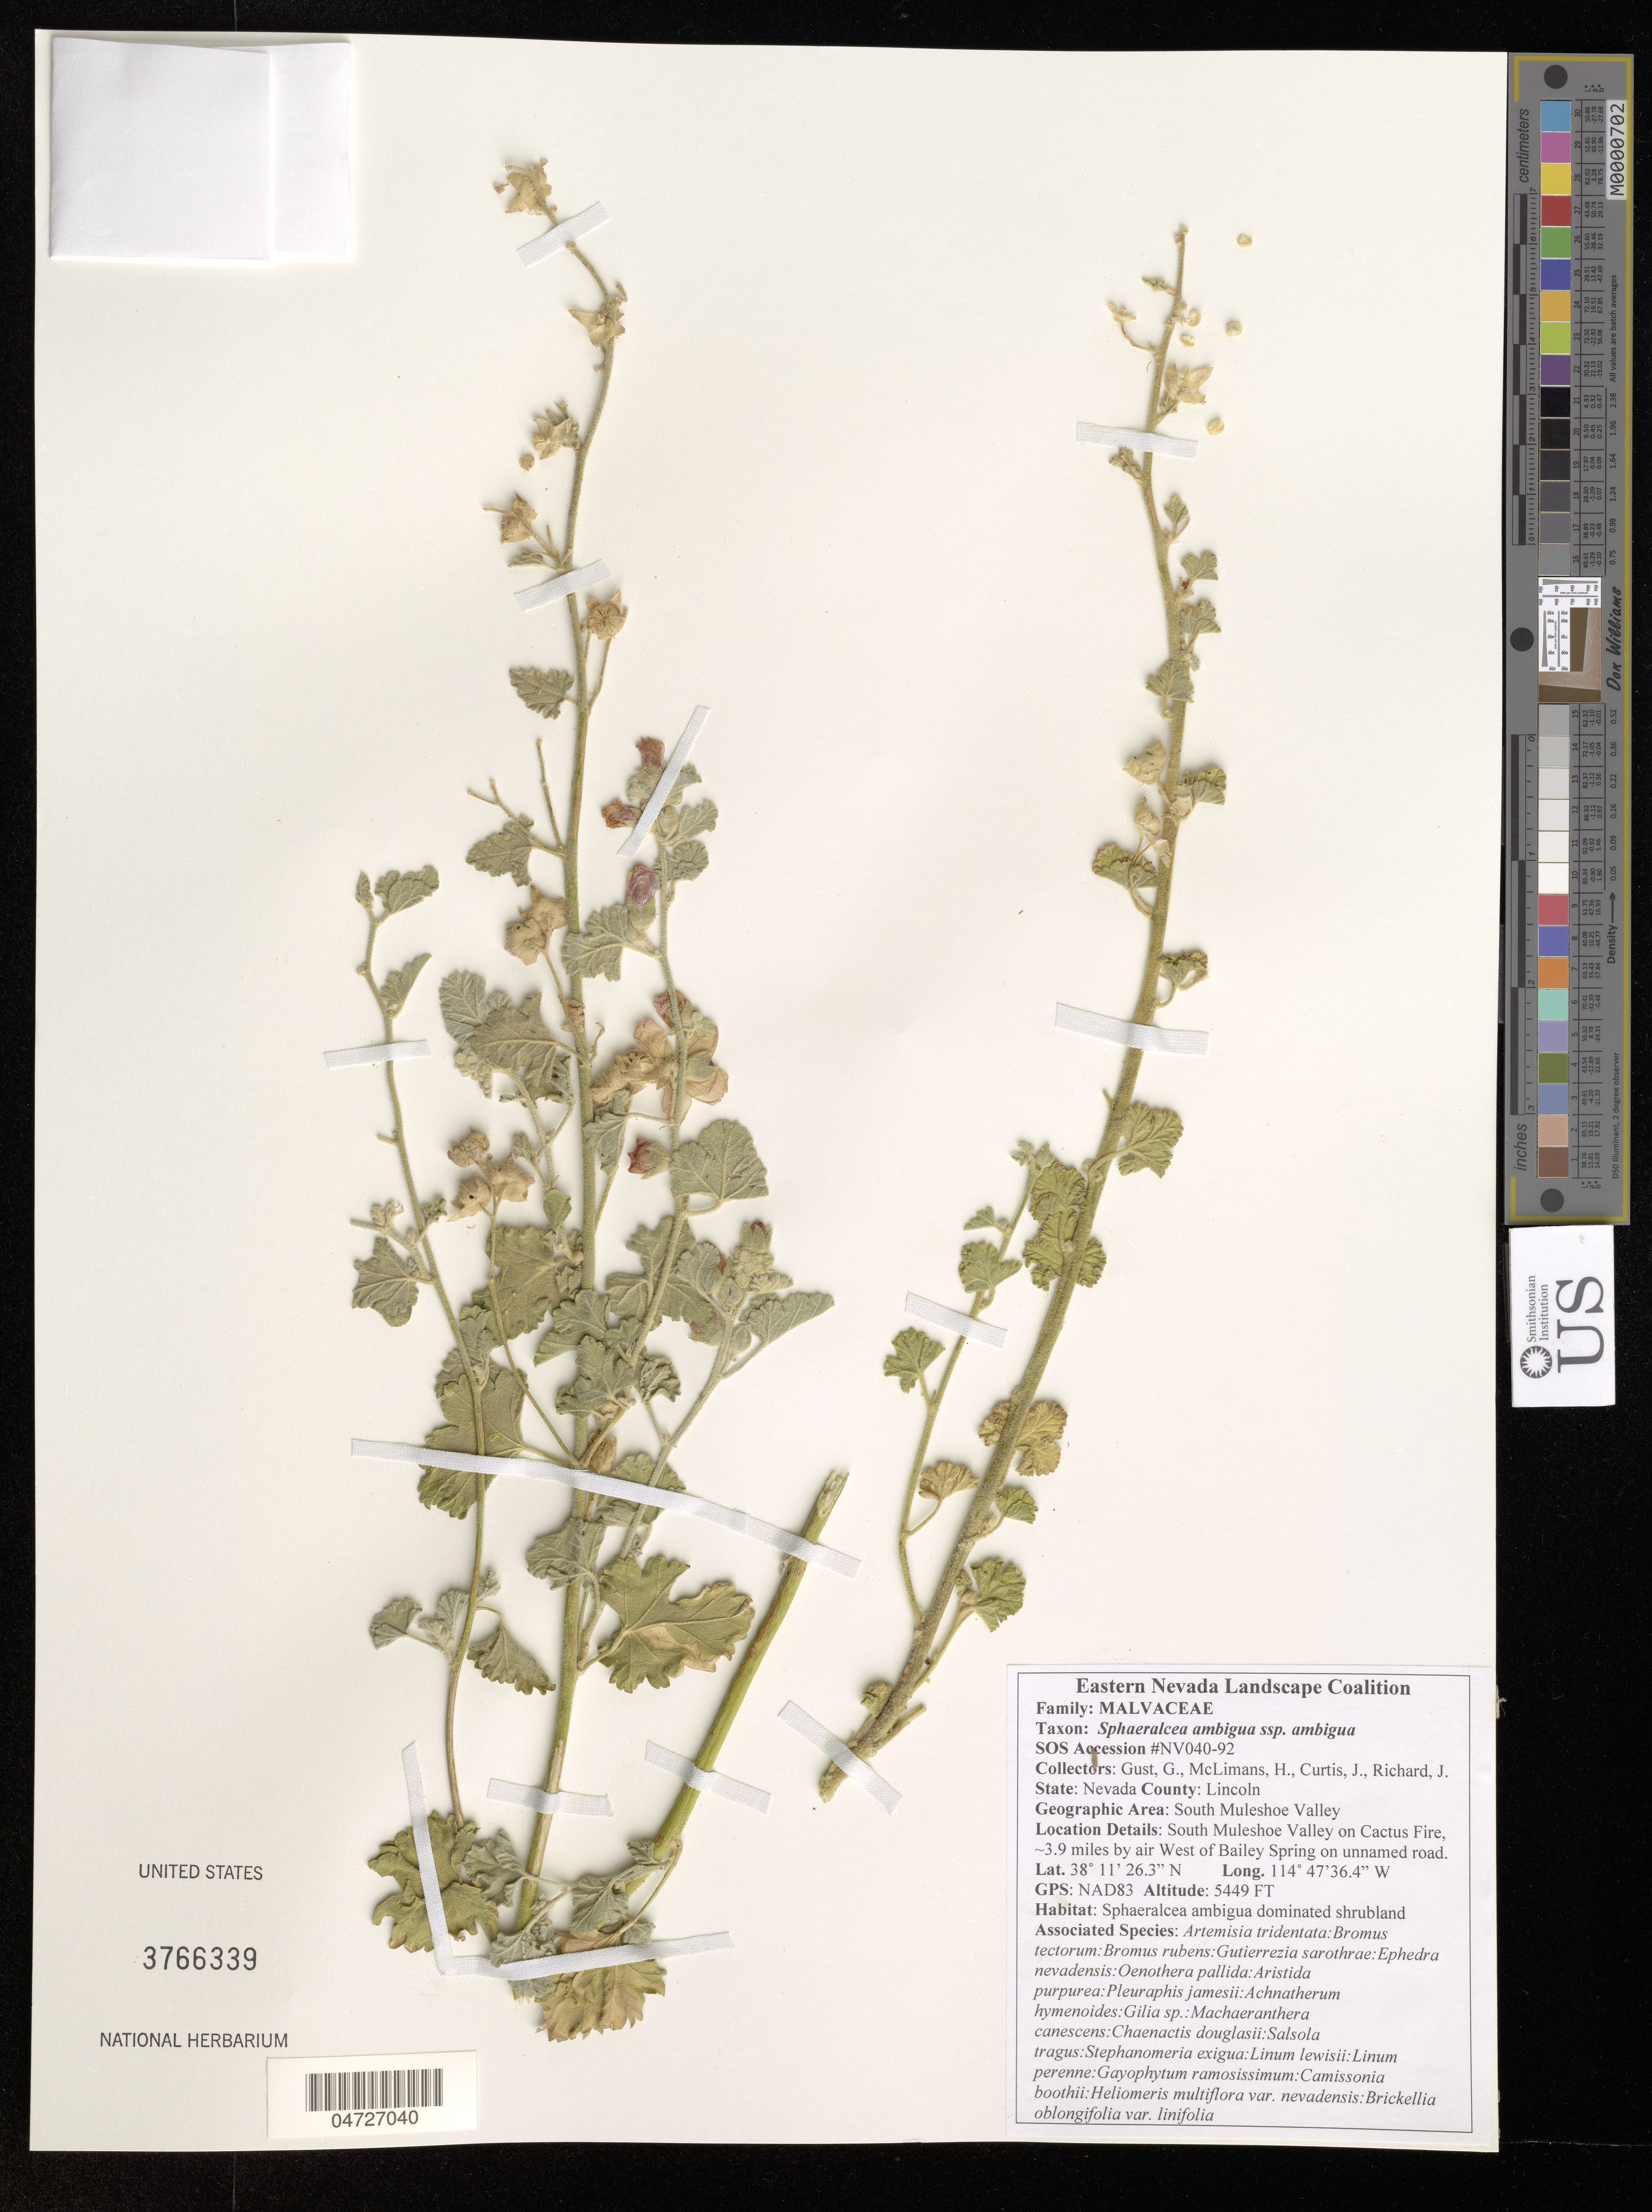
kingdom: Plantae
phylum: Tracheophyta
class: Magnoliopsida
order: Malvales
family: Malvaceae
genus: Sphaeralcea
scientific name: Sphaeralcea ambigua subsp. ambigua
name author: A. Gray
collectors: G. Gust, H. McLimans, J. Curtis & J. Richard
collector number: NV040-92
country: United States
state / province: Nevada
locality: County: Lincoln. South Muleshoe Valley on Cactus Fire, ~3.9 miles by air West of Bailey Spring on unnamed road.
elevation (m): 1661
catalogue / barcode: US 3766339